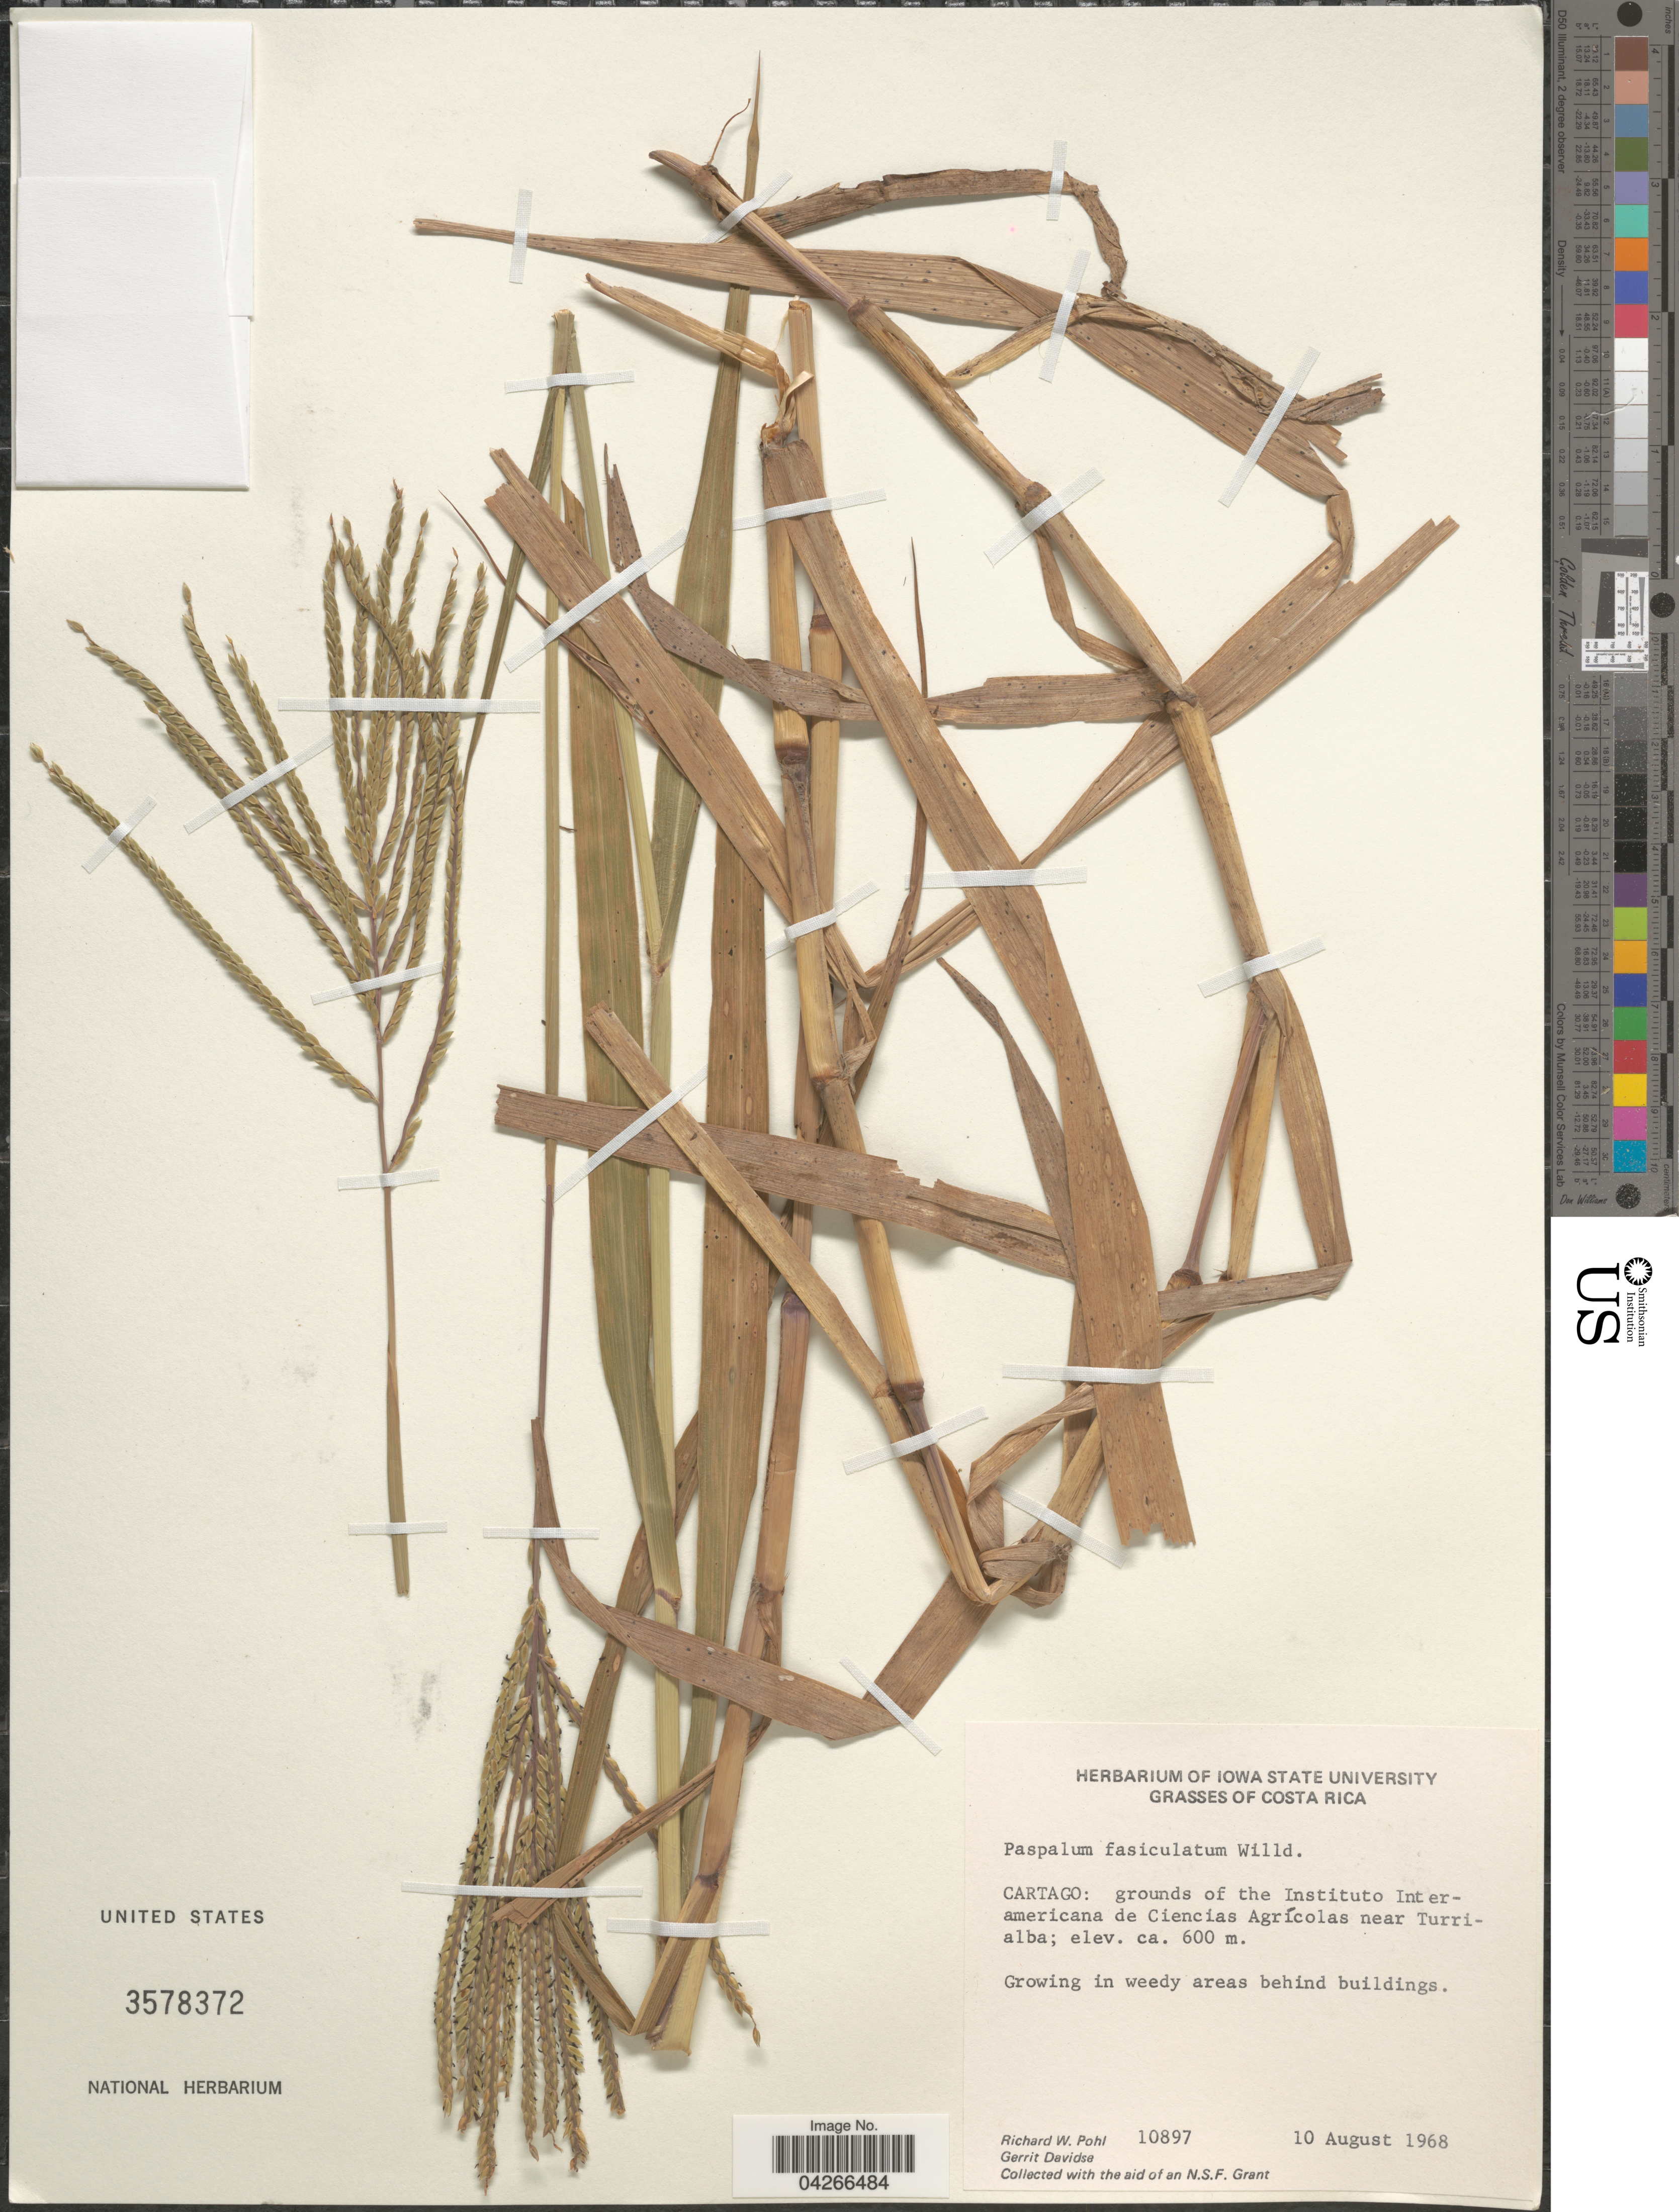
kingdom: Plantae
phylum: Tracheophyta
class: Liliopsida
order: Poales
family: Poaceae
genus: Paspalum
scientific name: Paspalum fasciculatum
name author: Willd. ex Flüggé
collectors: R. W. Pohl & G. Davidse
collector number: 10897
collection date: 1968-08-10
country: Costa Rica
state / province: Cartago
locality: Grounds of the Instituto Interamericana de Ciencias Agrícolas near Turrialba. In weedy areas behind buildings.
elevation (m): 600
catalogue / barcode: US 3578372